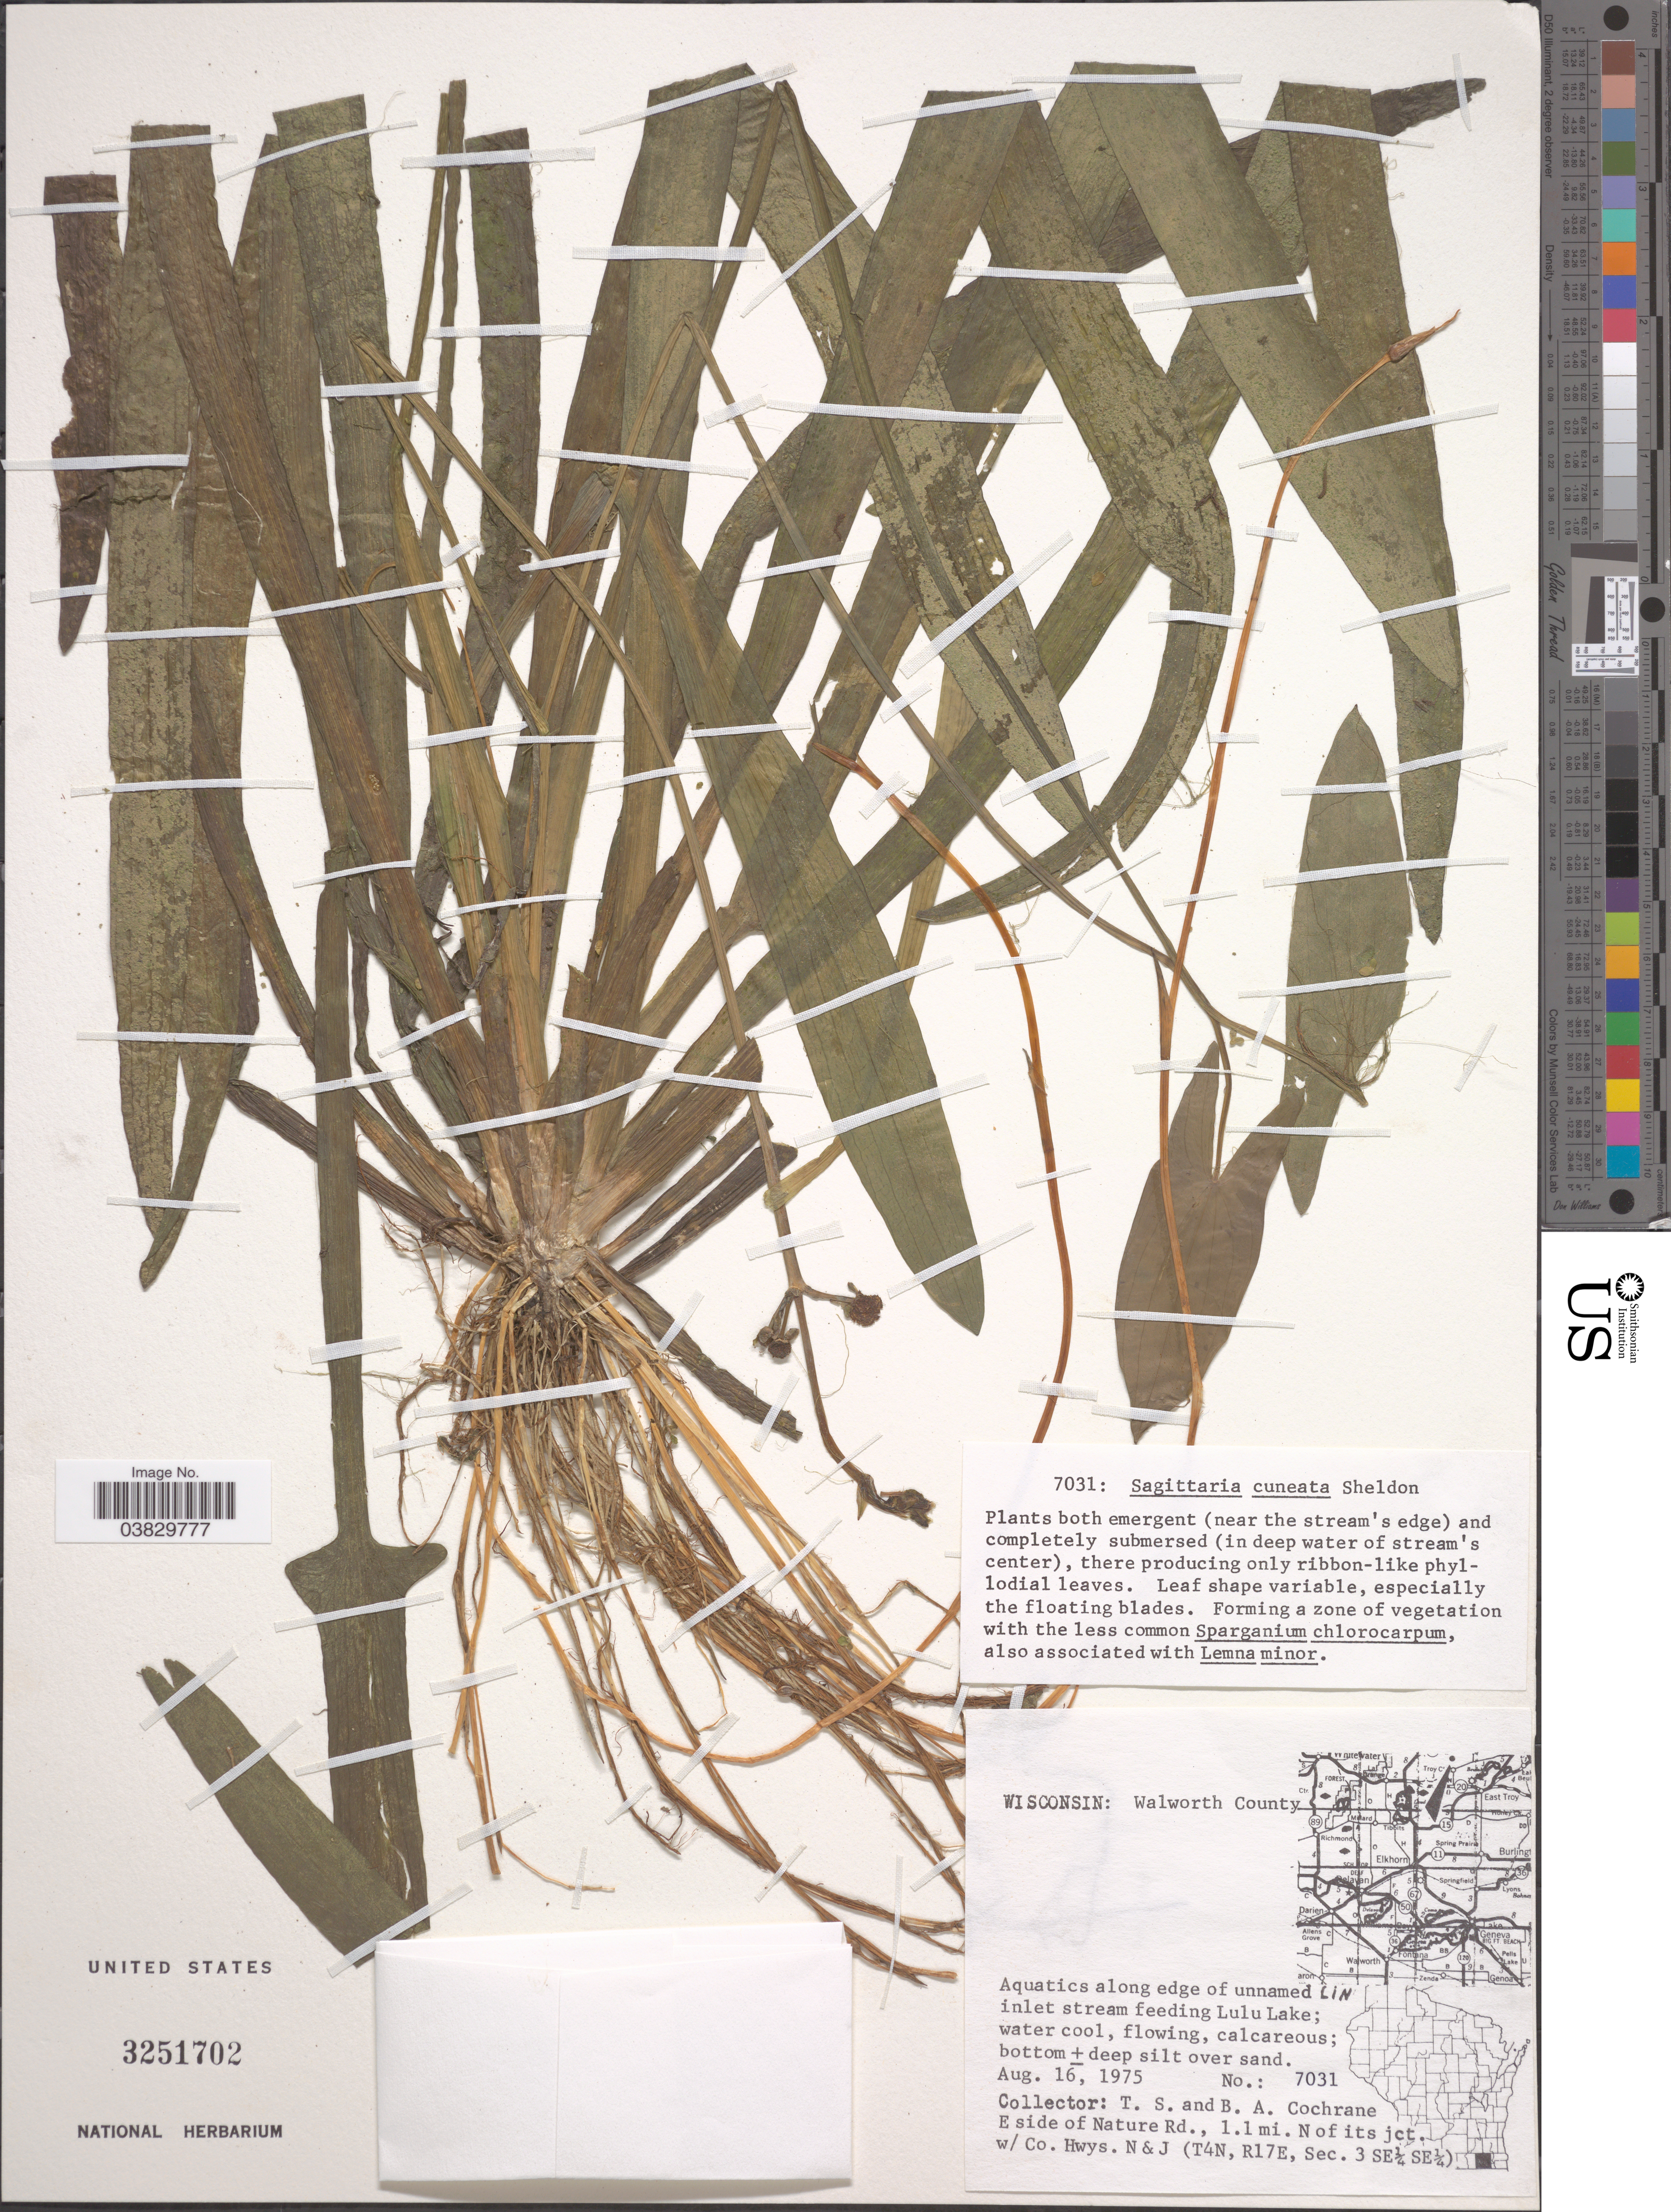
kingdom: Plantae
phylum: Tracheophyta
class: Liliopsida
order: Alismatales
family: Alismataceae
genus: Sagittaria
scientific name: Sagittaria cuneata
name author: E. Sheld.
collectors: T. S. Cochrane & B. Cochrane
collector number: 7031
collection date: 1975-08-16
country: United States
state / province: Wisconsin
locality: Walworth County. Along edge of unnamed inlet stream feeding Lulu Lake. E side of Nature Rd., 1.1 mi. N of its jct. w/ Co. Hwys. N & J (T4N, R17E, Sec. 3 SE ¼ SE¼.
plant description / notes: Leaf tissue sampled for DNA sequencing.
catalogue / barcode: US 3251702